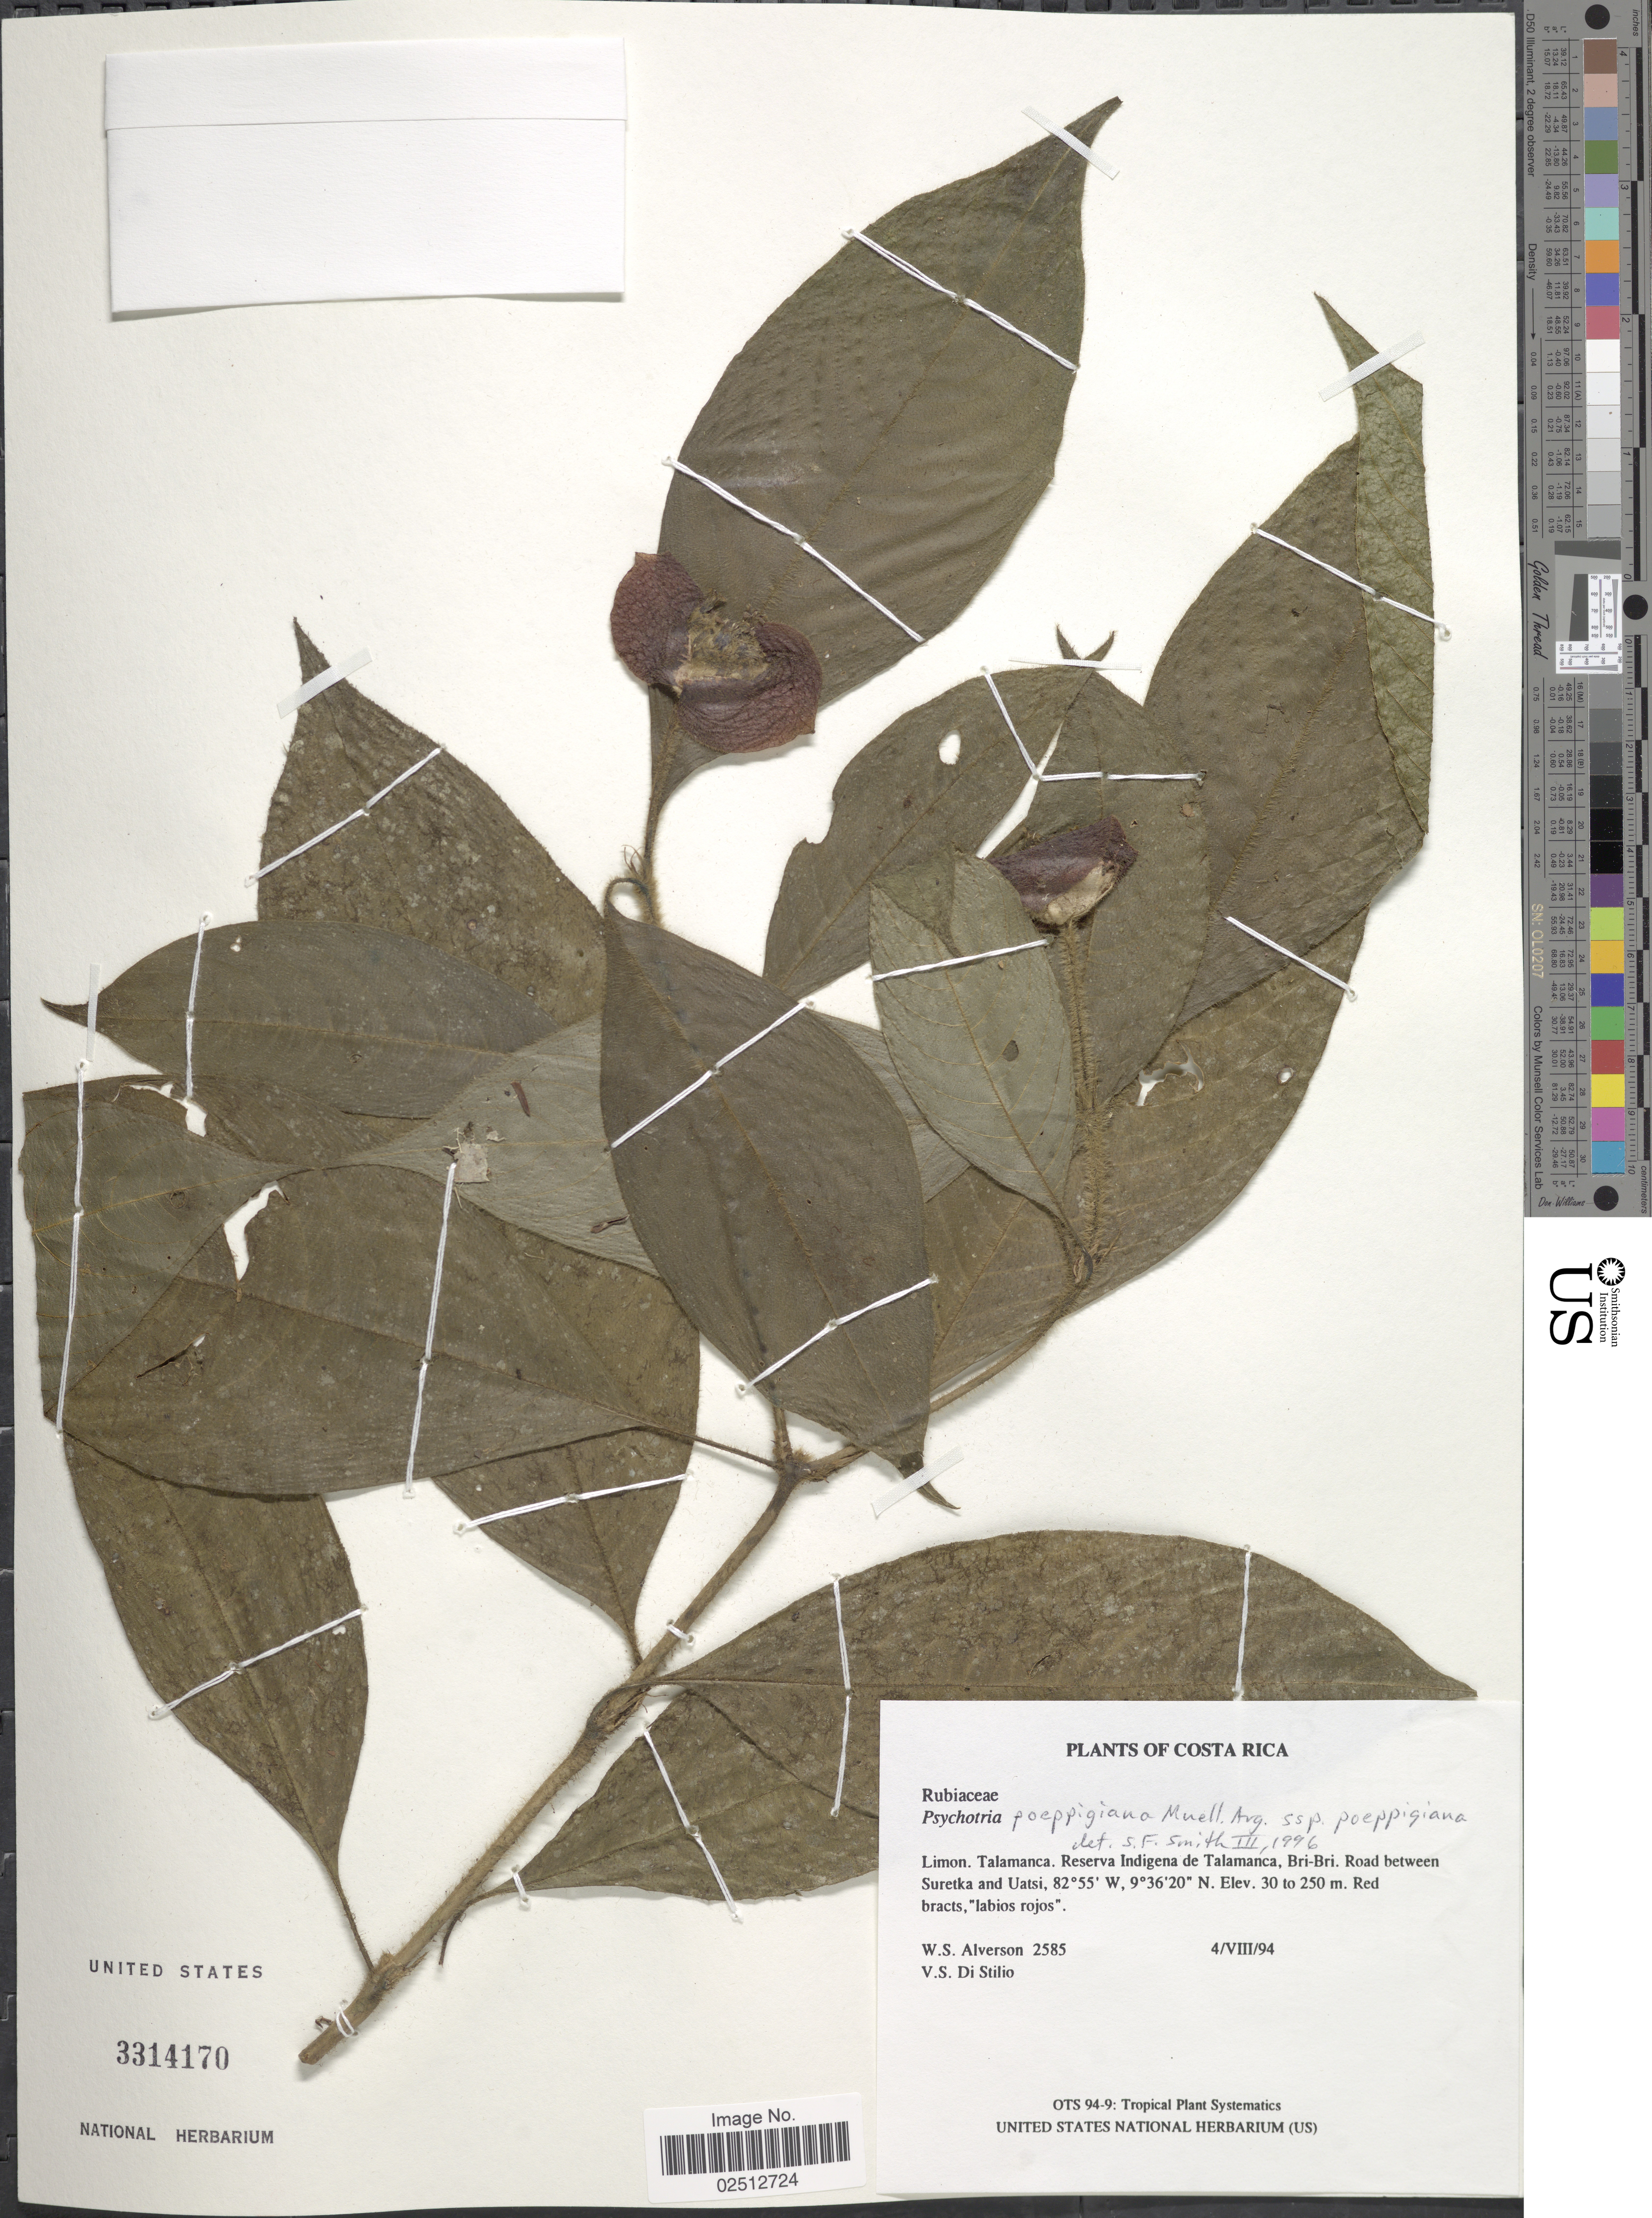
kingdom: Plantae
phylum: Tracheophyta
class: Magnoliopsida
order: Gentianales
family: Rubiaceae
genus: Psychotria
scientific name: Psychotria poeppigiana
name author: Müll. Arg.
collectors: W. S. Alverson & V. Di Stilio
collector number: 2585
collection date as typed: Transcribed d/m/y: 4/8/94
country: Costa Rica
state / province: Limón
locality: Talamanca. Reserva Indigena de Talamanca, Bri Bri. Road between Suretka and Uatsi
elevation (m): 30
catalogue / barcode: US 3314170